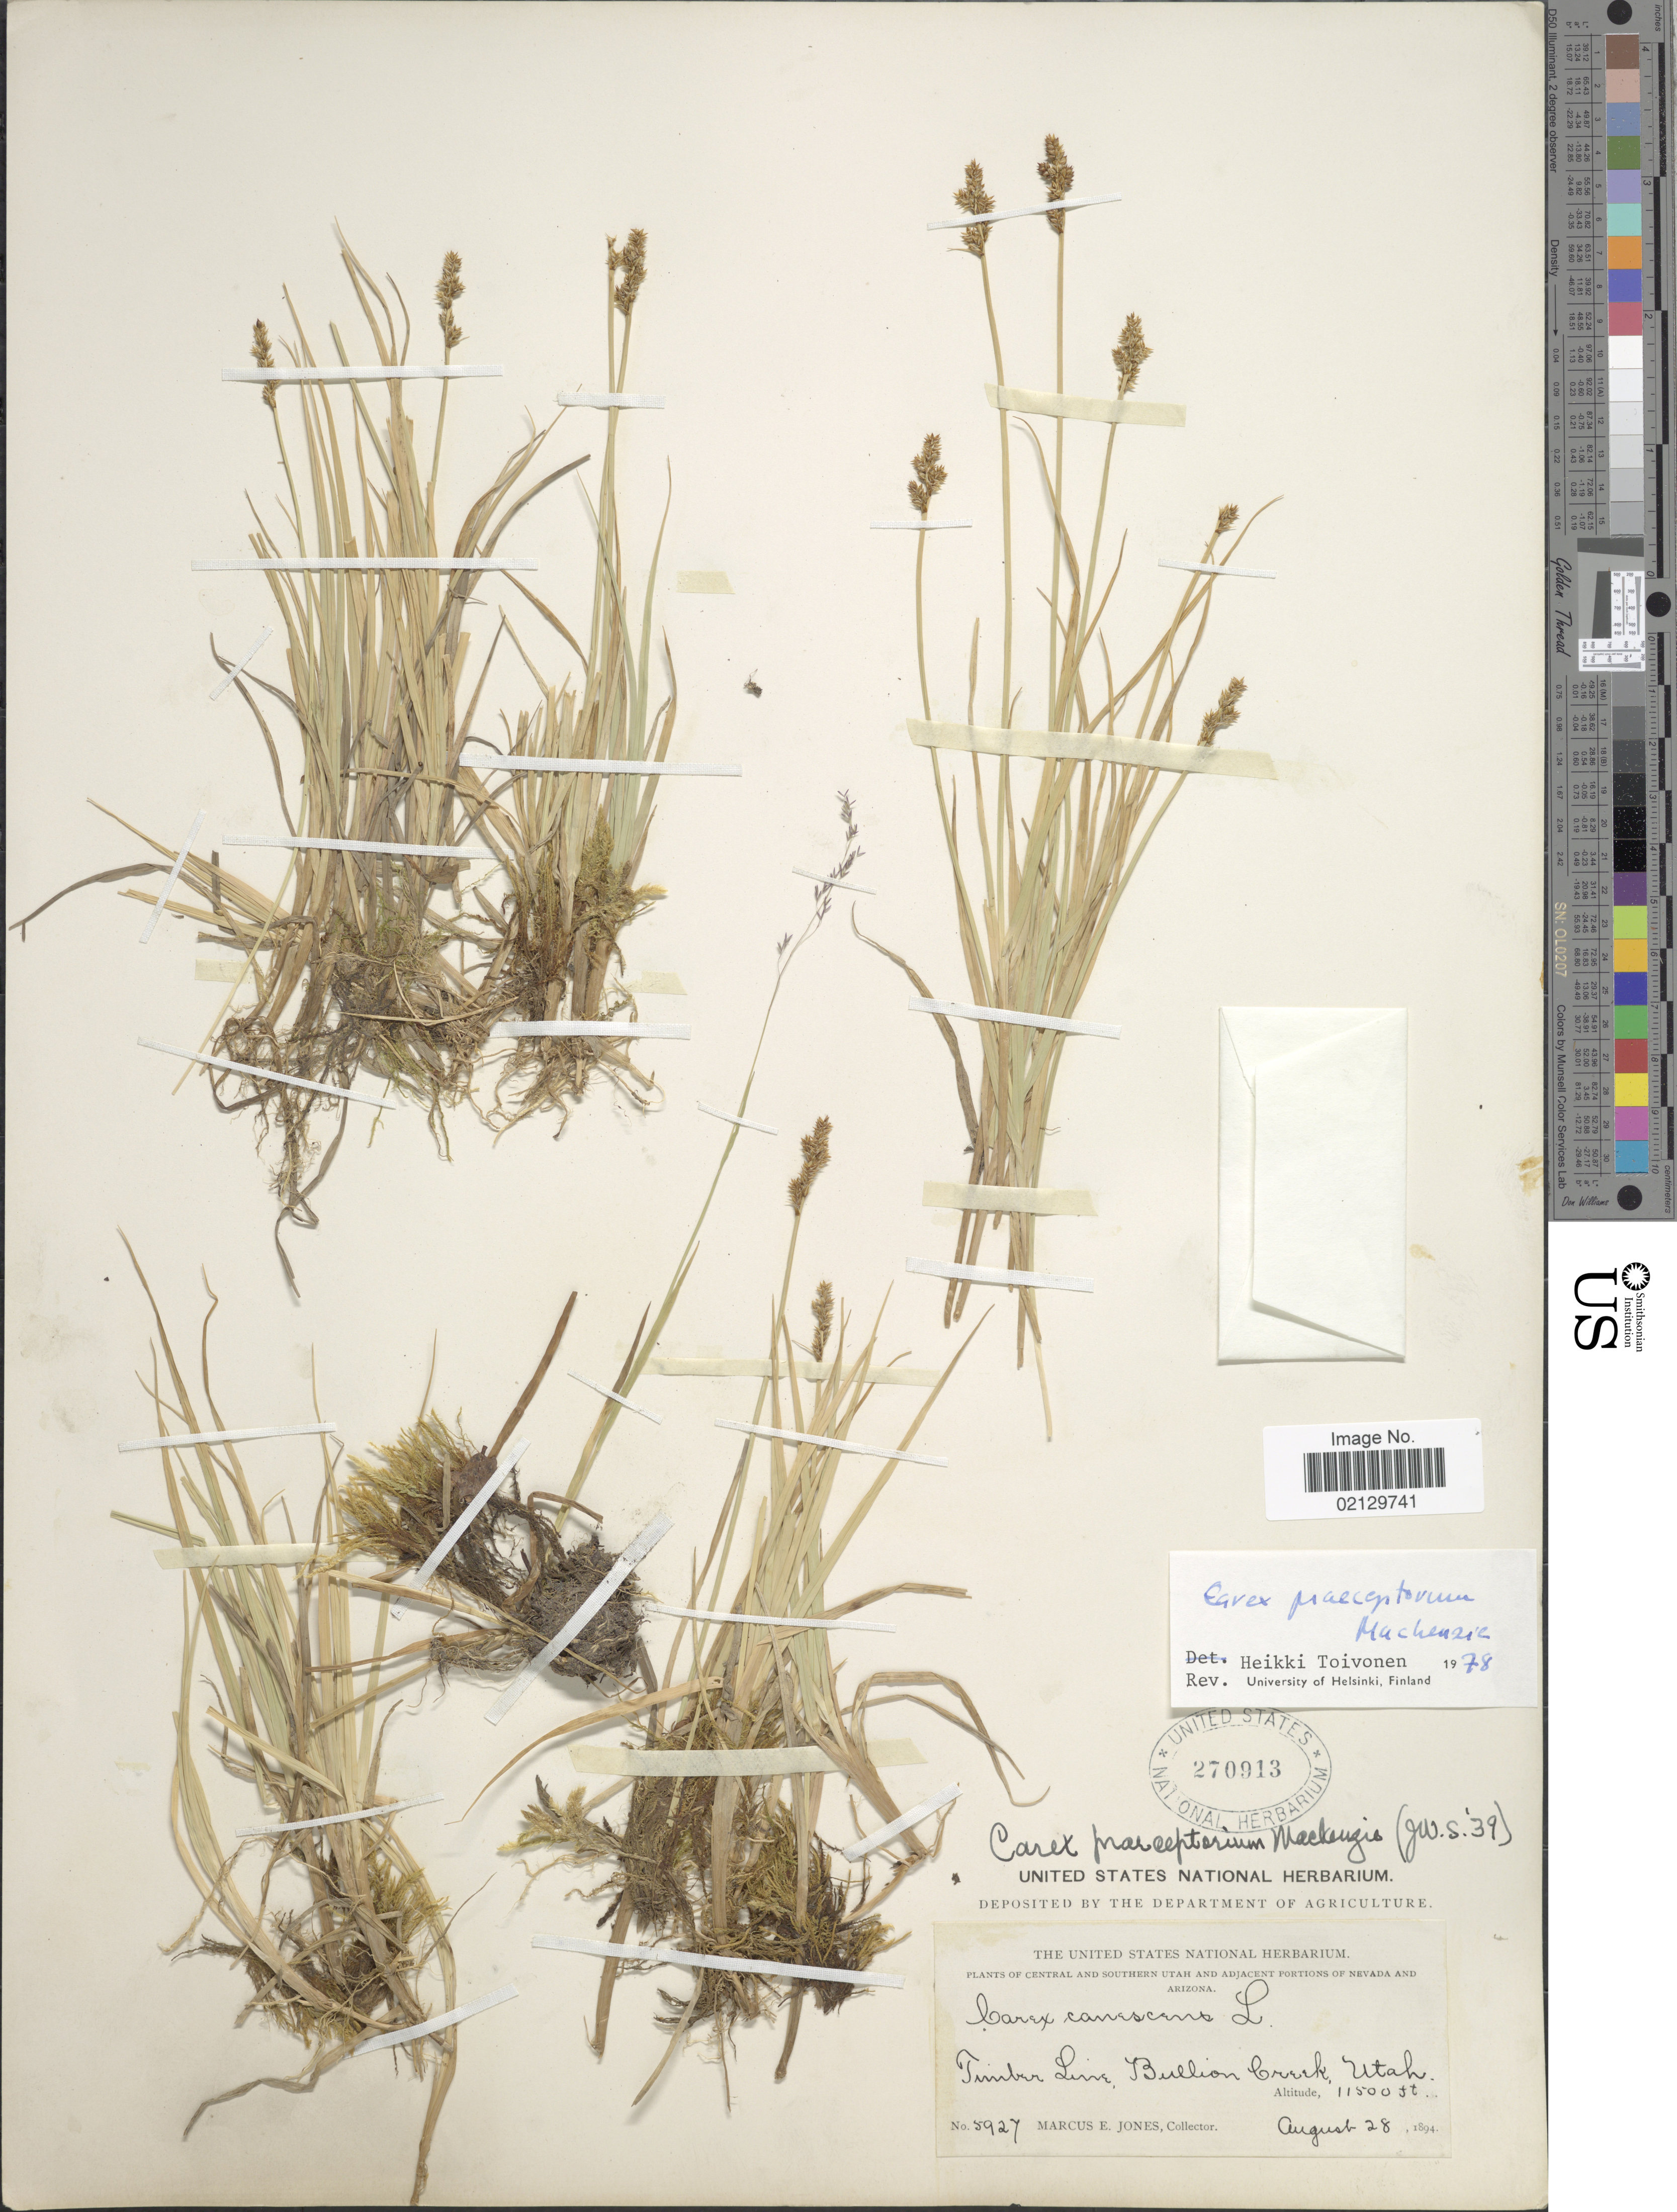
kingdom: Plantae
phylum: Tracheophyta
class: Liliopsida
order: Poales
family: Cyperaceae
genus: Carex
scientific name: Carex praeceptorum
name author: Mack.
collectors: M. E. Jones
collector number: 5927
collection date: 1894-08-28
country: United States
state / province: Utah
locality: Timber Lime, Bullion Creek, Utah,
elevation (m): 3505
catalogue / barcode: US 270913